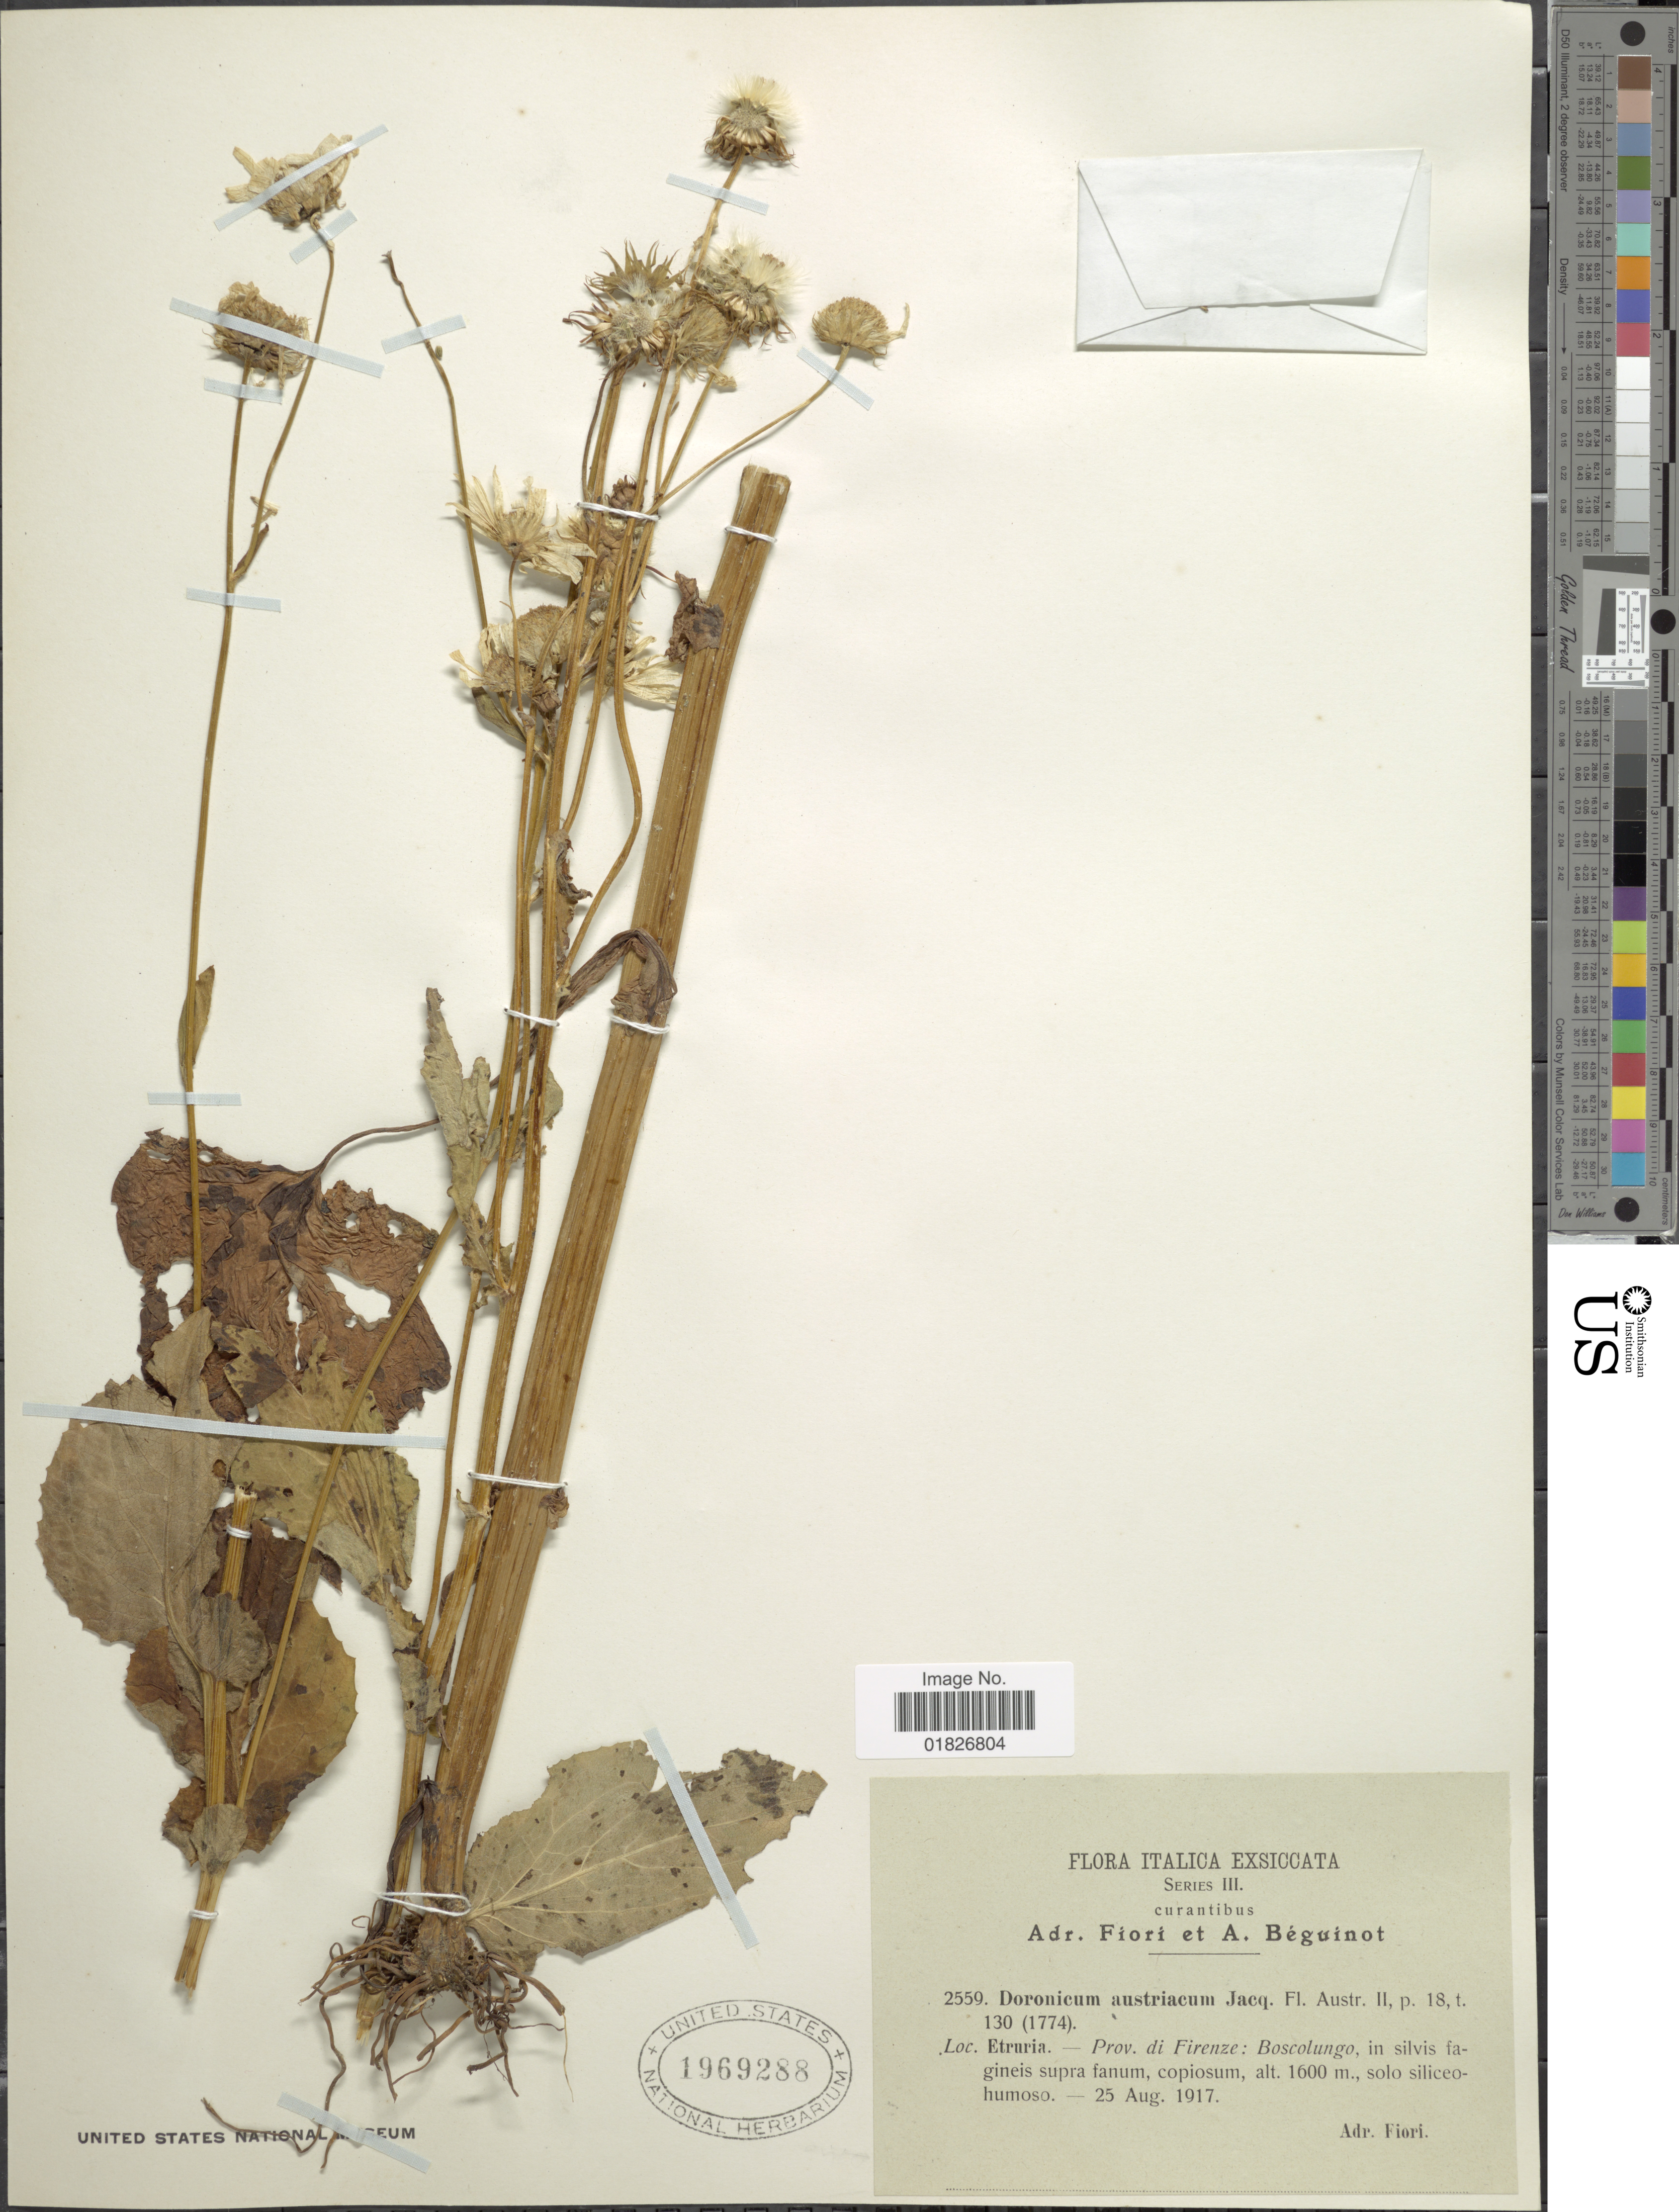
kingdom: Plantae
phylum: Tracheophyta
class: Magnoliopsida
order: Asterales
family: Asteraceae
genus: Doronicum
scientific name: Doronicum austriacum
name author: Jacq.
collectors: A. Fiori & A. Béguinot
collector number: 2559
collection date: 1917-08-25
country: Italy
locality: Etruria, Prov. di Firenze, Boscolungo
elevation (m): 1600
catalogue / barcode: US 1969288